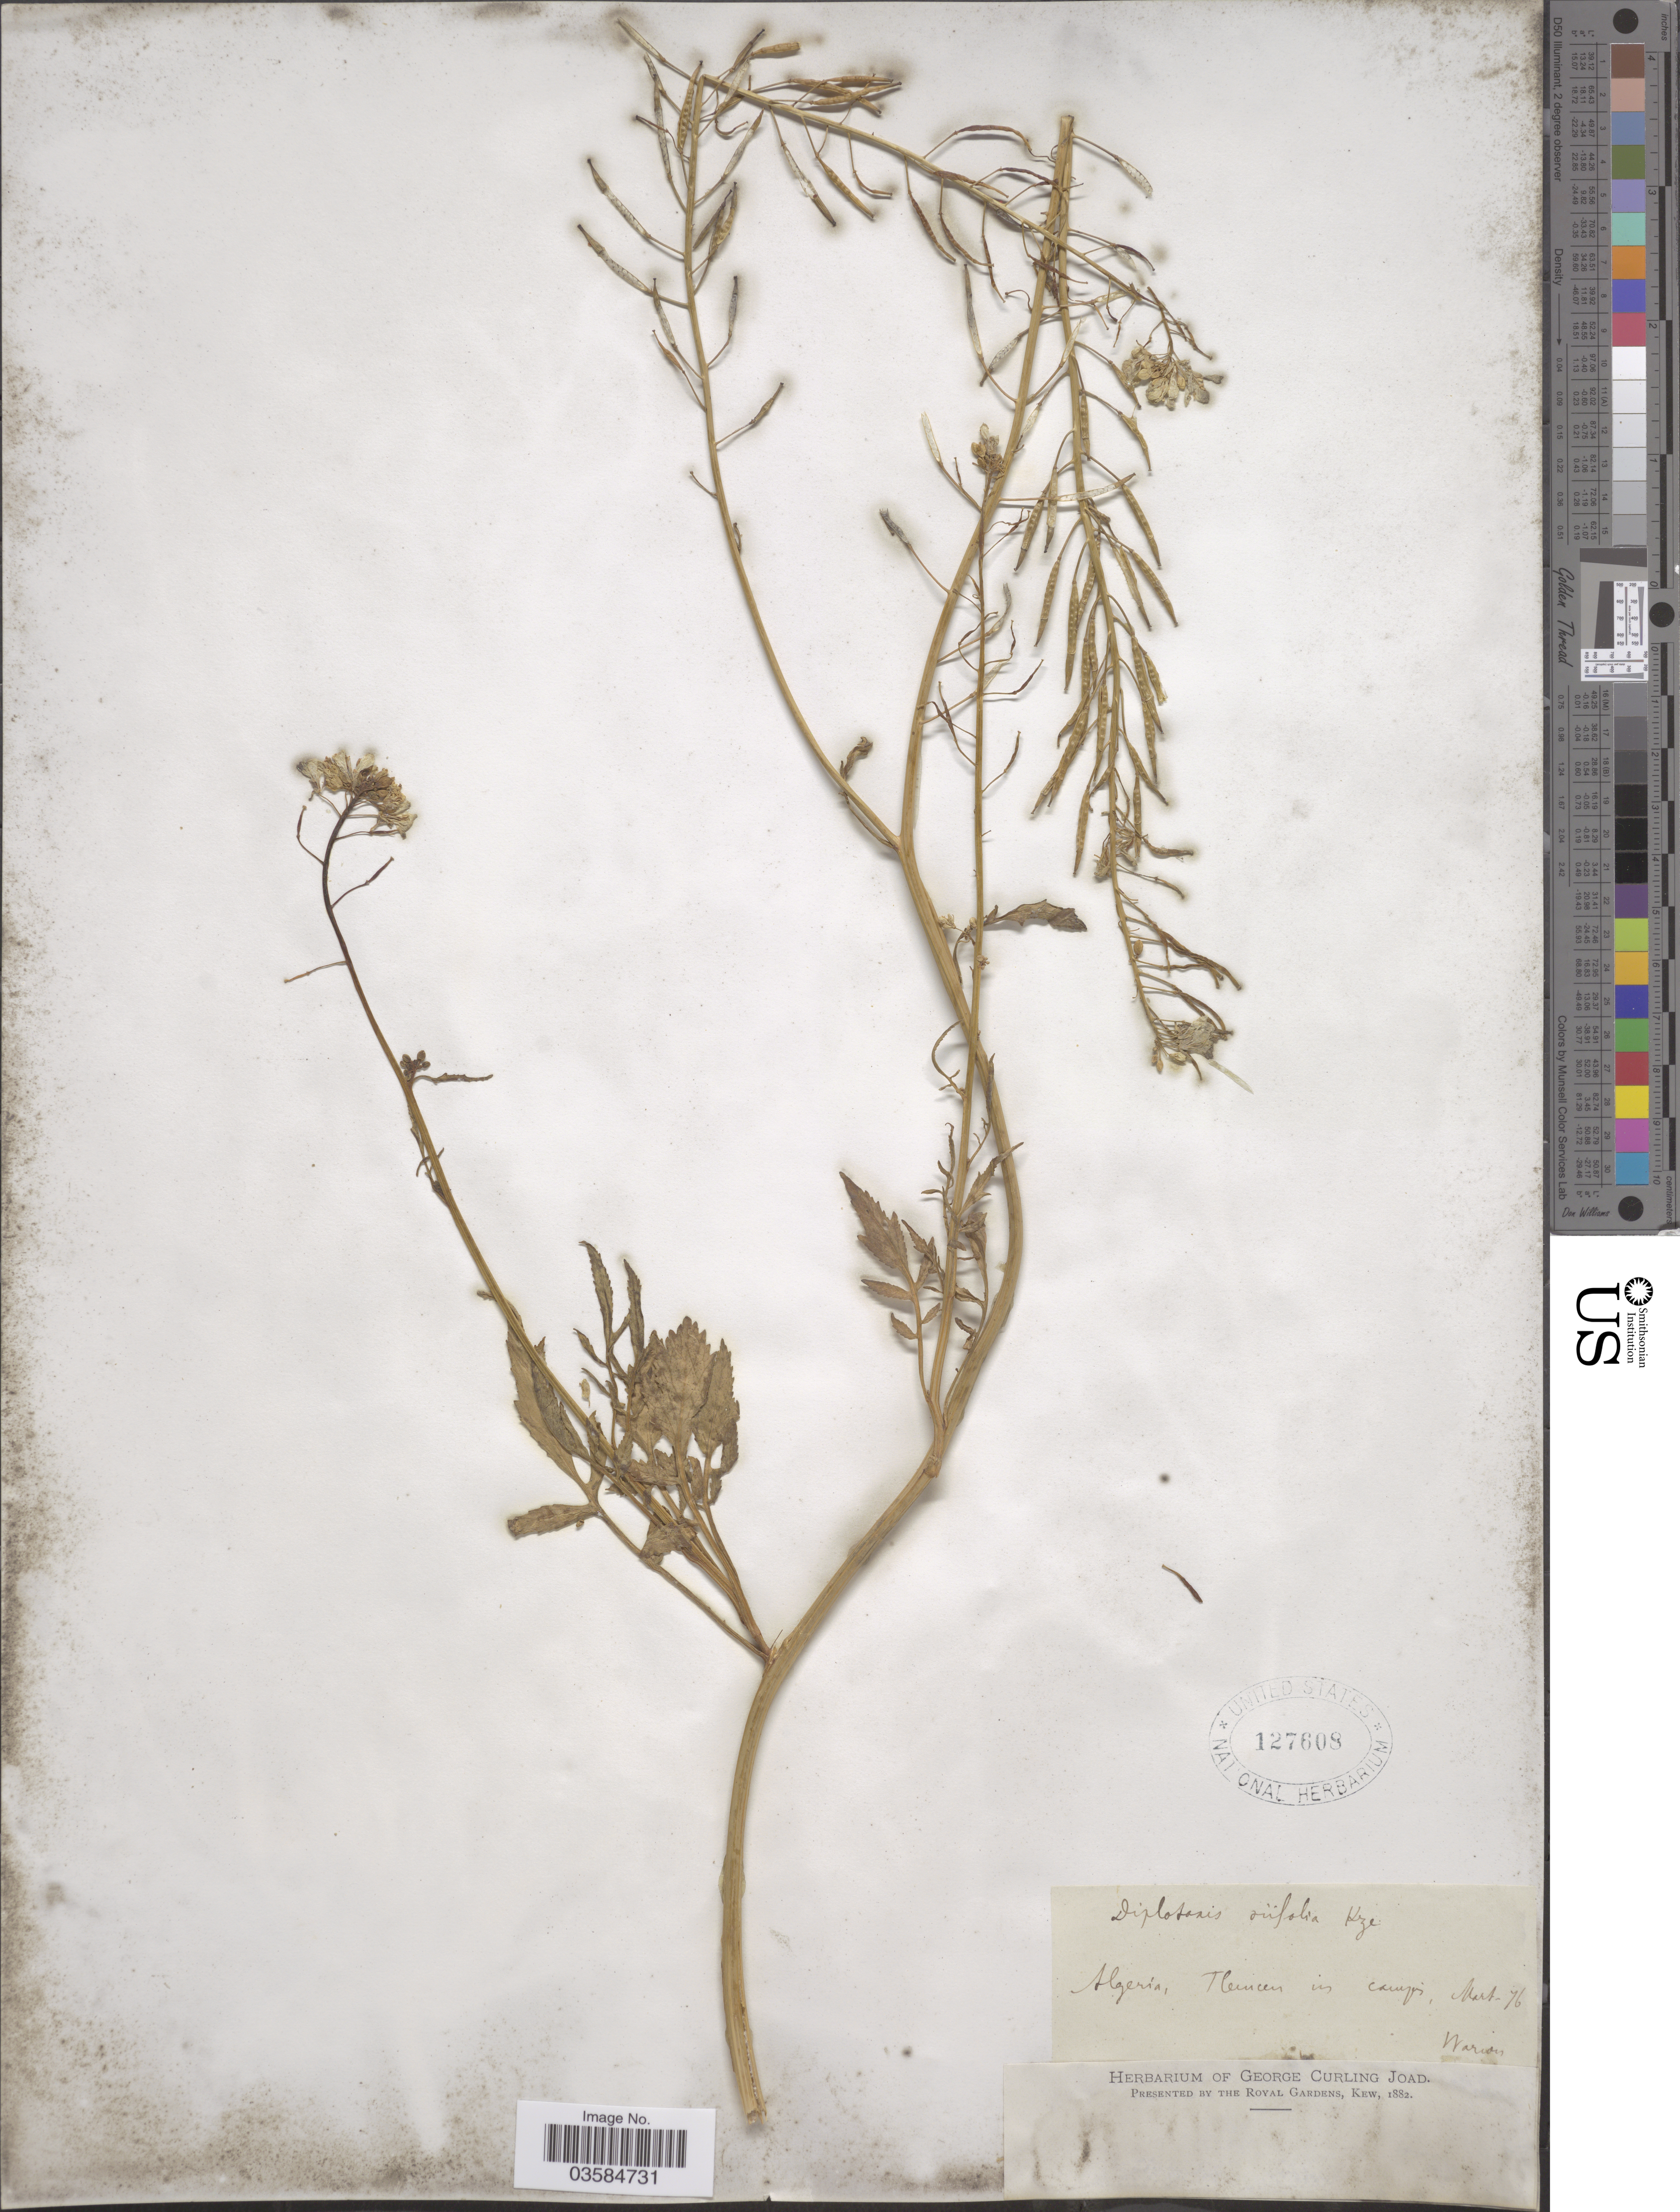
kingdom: Plantae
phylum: Tracheophyta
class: Magnoliopsida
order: Brassicales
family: Brassicaceae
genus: Diplotaxis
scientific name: Diplotaxis siifolia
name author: Kunze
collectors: Warion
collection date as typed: Transcribed d/m/y: /3/76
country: Algeria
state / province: Tlemcen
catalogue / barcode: US 127608